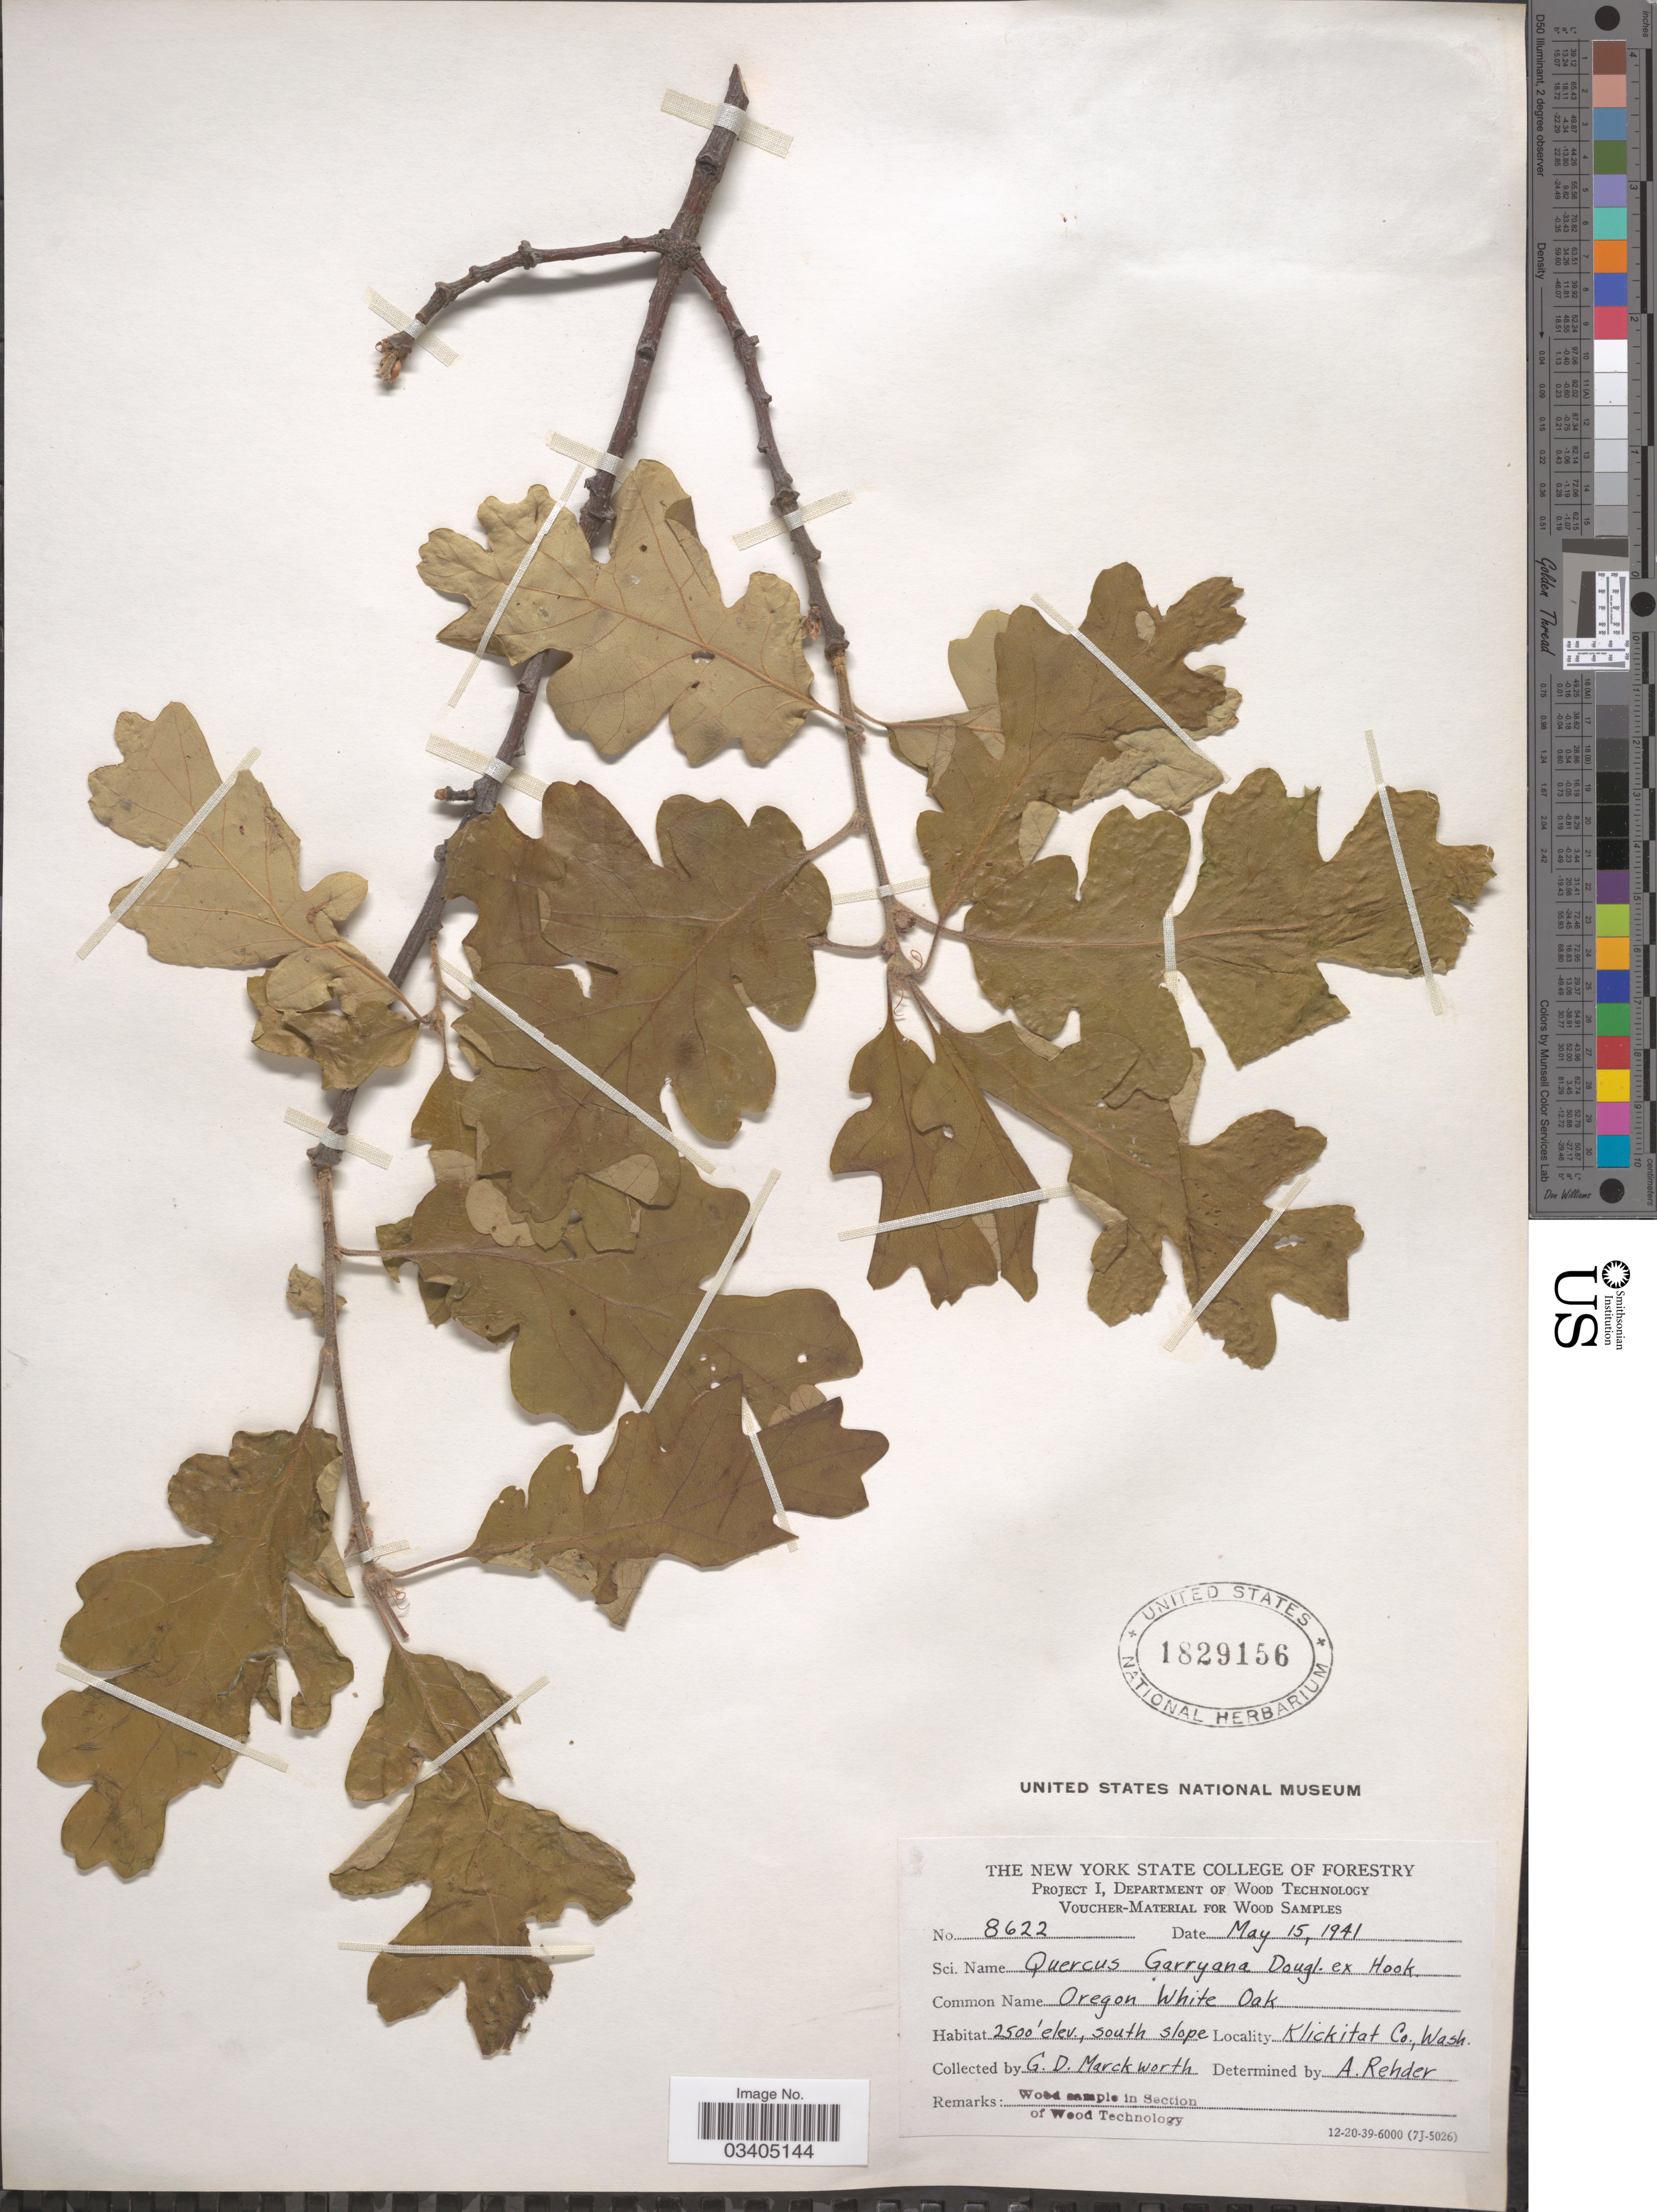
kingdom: Plantae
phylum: Tracheophyta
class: Magnoliopsida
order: Fagales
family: Fagaceae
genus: Quercus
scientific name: Quercus garryana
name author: Douglas ex Hook.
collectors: G. Marckworth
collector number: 8622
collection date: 1941-05-15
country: United States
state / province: Washington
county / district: Klickitat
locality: South slope, Klickitat Co.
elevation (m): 762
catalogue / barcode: US 1829156